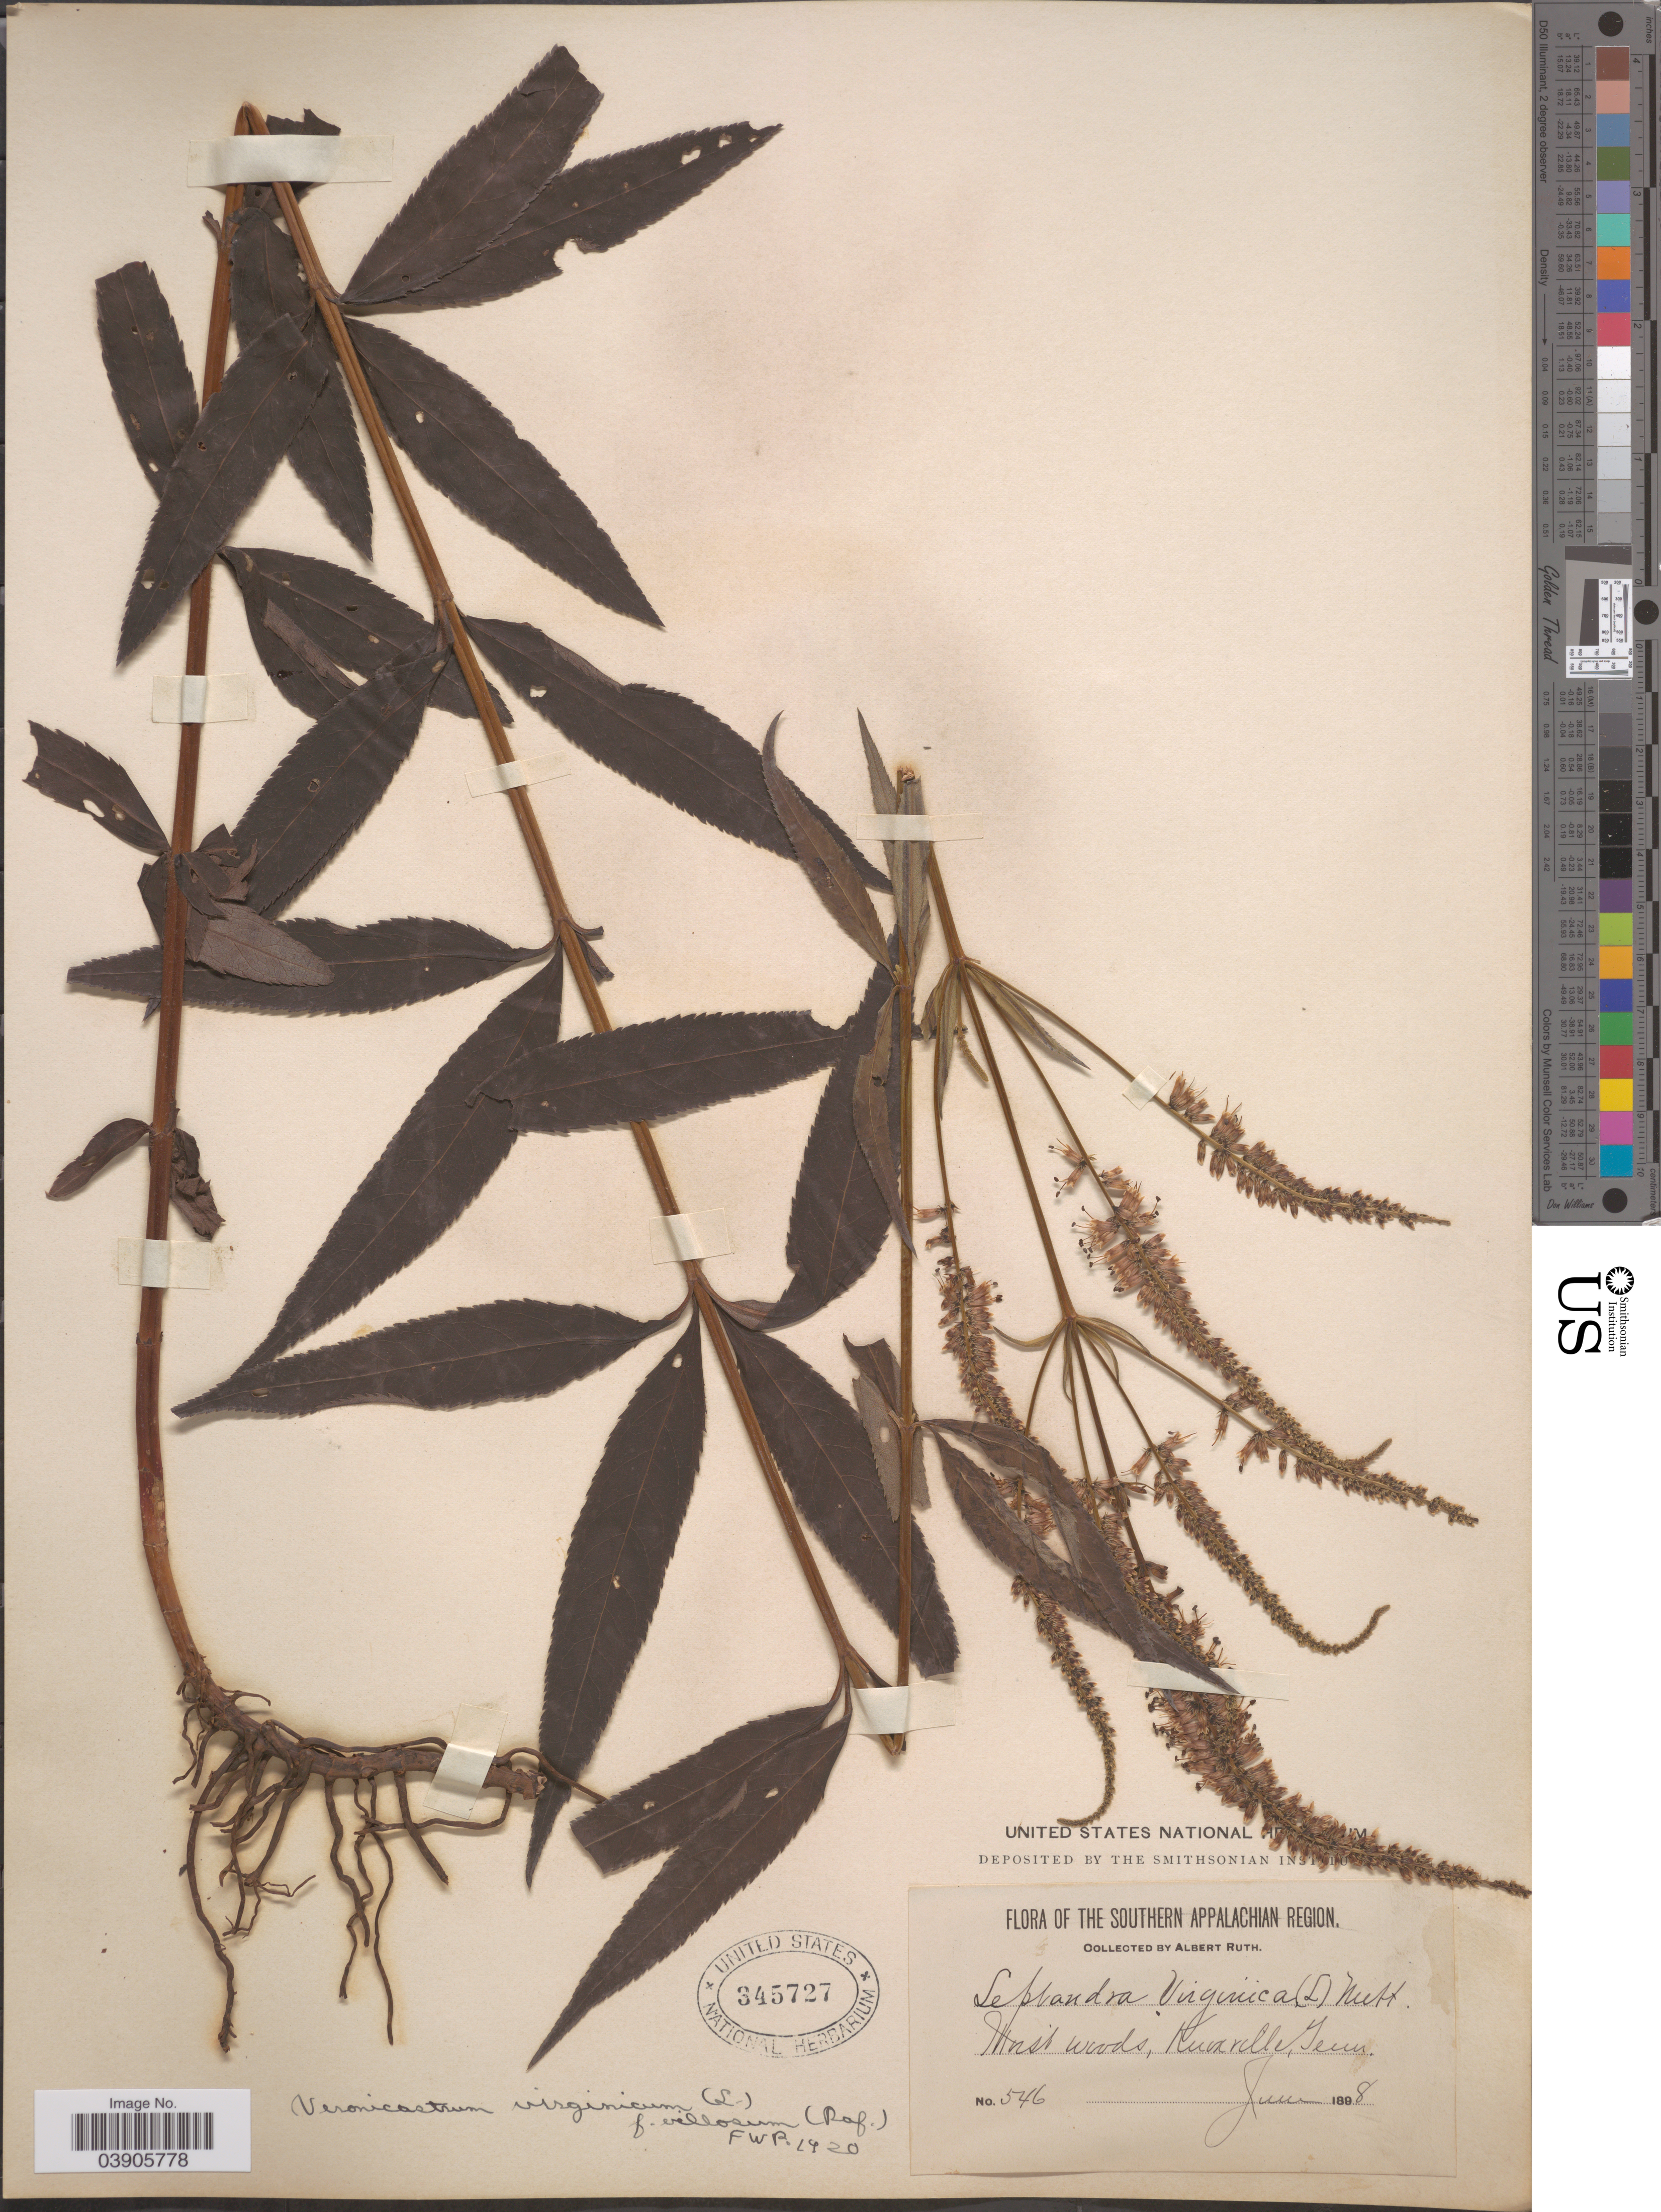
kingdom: Plantae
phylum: Tracheophyta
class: Magnoliopsida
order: Lamiales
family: Plantaginaceae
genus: Veronicastrum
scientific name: Veronicastrum virginicum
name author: (L.) Farw.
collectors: A. Ruth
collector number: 546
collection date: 1898-06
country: United States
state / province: Tennessee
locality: Southern Appalachian Region. Marsh woods, Knoxville.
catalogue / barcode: US 345727